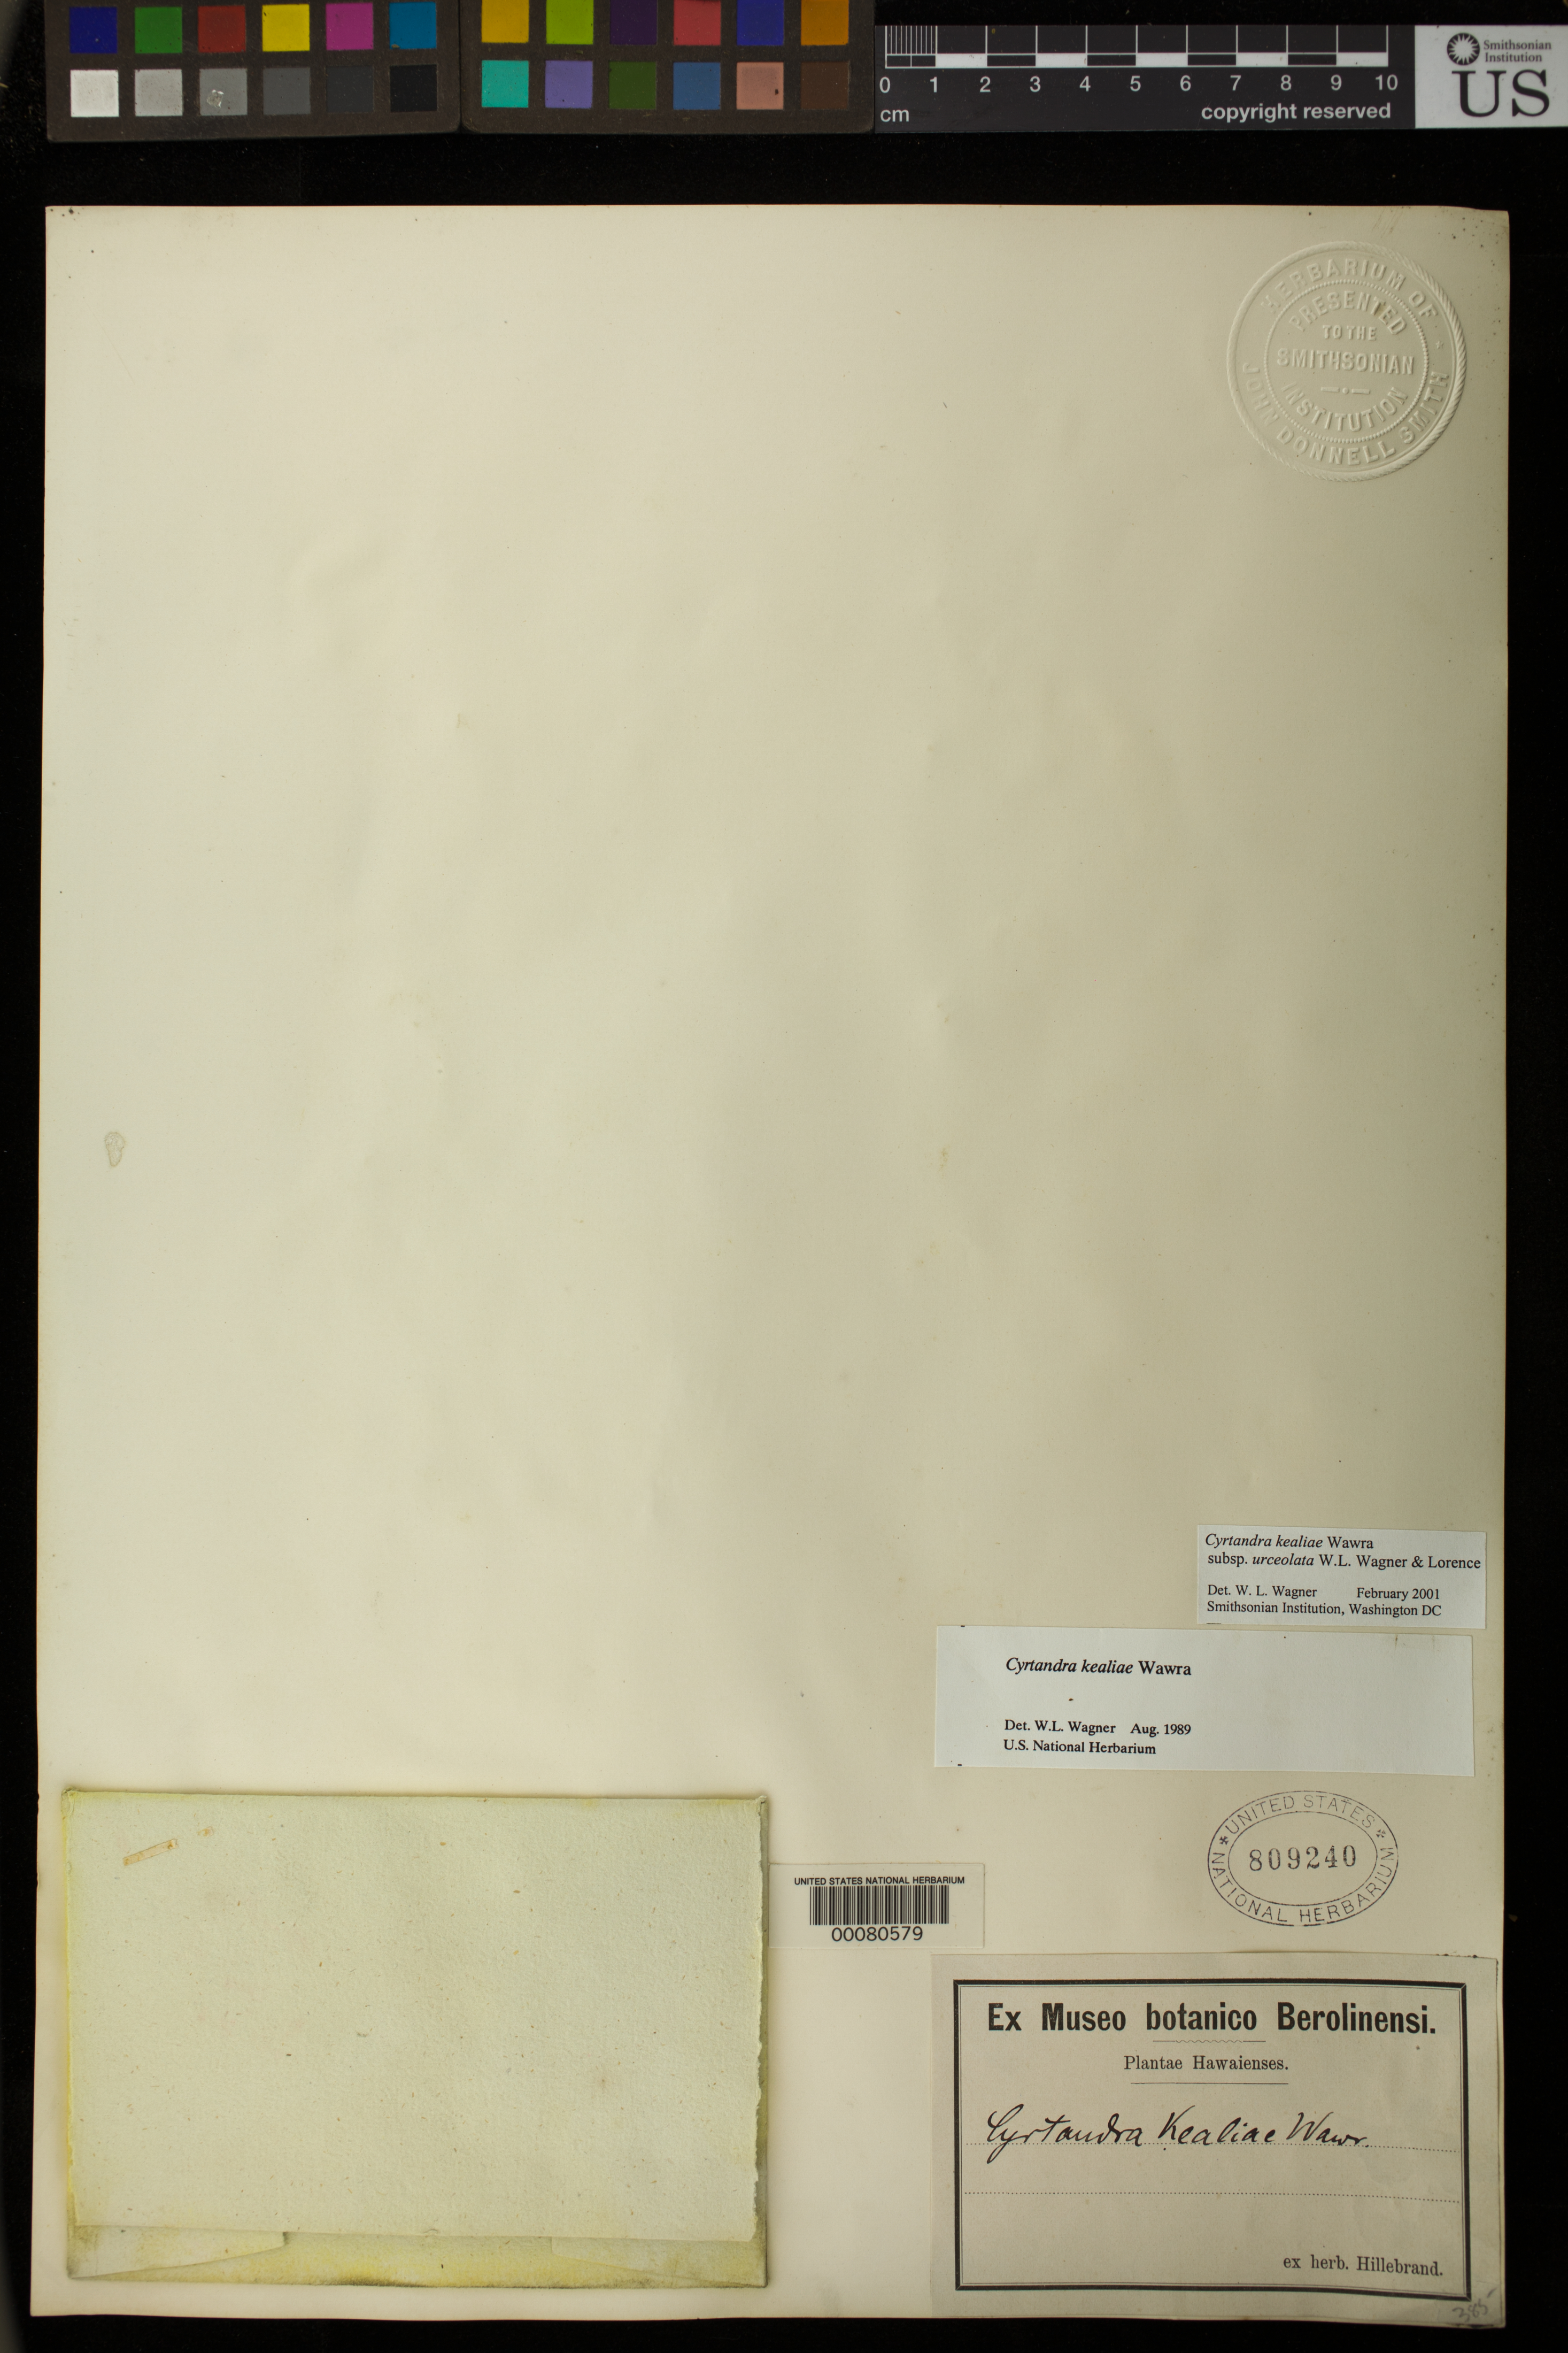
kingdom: Plantae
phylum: Tracheophyta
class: Magnoliopsida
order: Lamiales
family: Gesneriaceae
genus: Cyrtandra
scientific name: Cyrtandra kealiae subsp. urceolata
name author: W.L. Wagner & Lorence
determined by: Wagner, W. L., (BOT), Smithsonian Institution - National Museum of Natural History (UNITED STATES)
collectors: W. Hillebrand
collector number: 385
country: United States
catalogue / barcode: US 809240